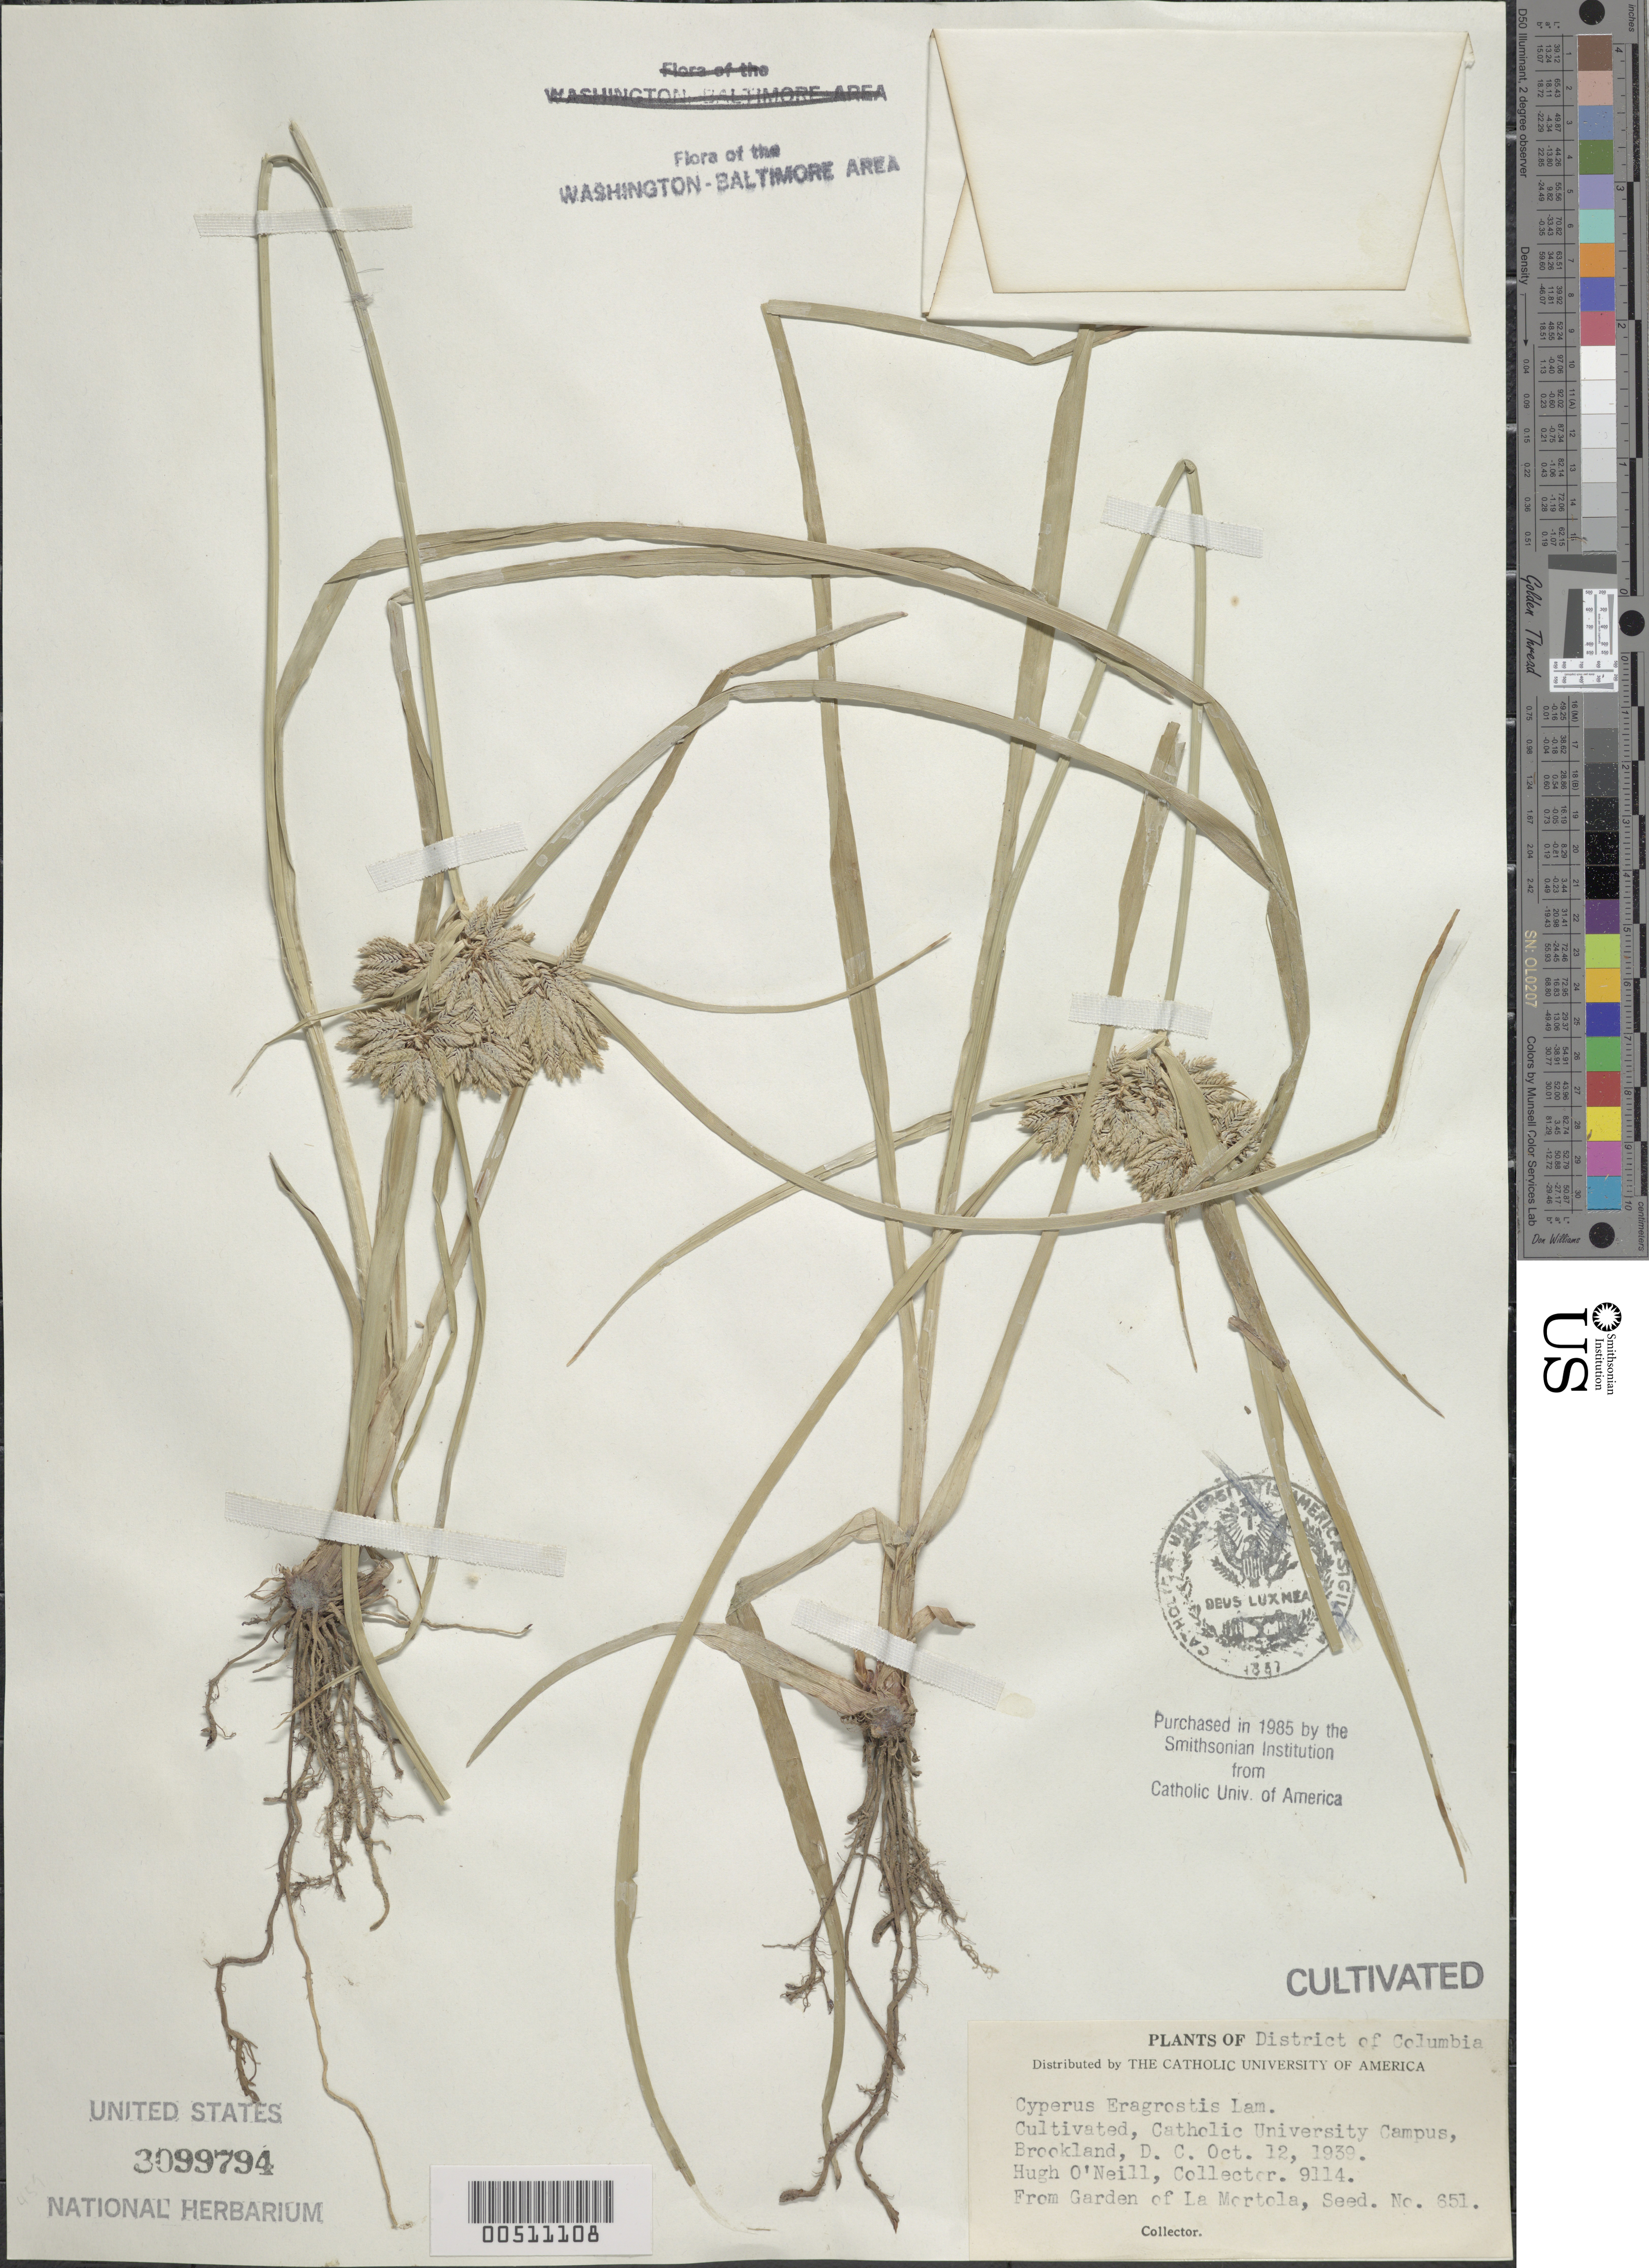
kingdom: Plantae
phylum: Tracheophyta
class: Liliopsida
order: Poales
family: Cyperaceae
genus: Cyperus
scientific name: Cyperus eragrostis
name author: Lam.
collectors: H. O'Neill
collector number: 9114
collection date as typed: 12 Oct 1939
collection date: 1939-10-12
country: United States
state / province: District of Columbia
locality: Brookland, Catholic University Campus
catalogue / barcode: US 3099794